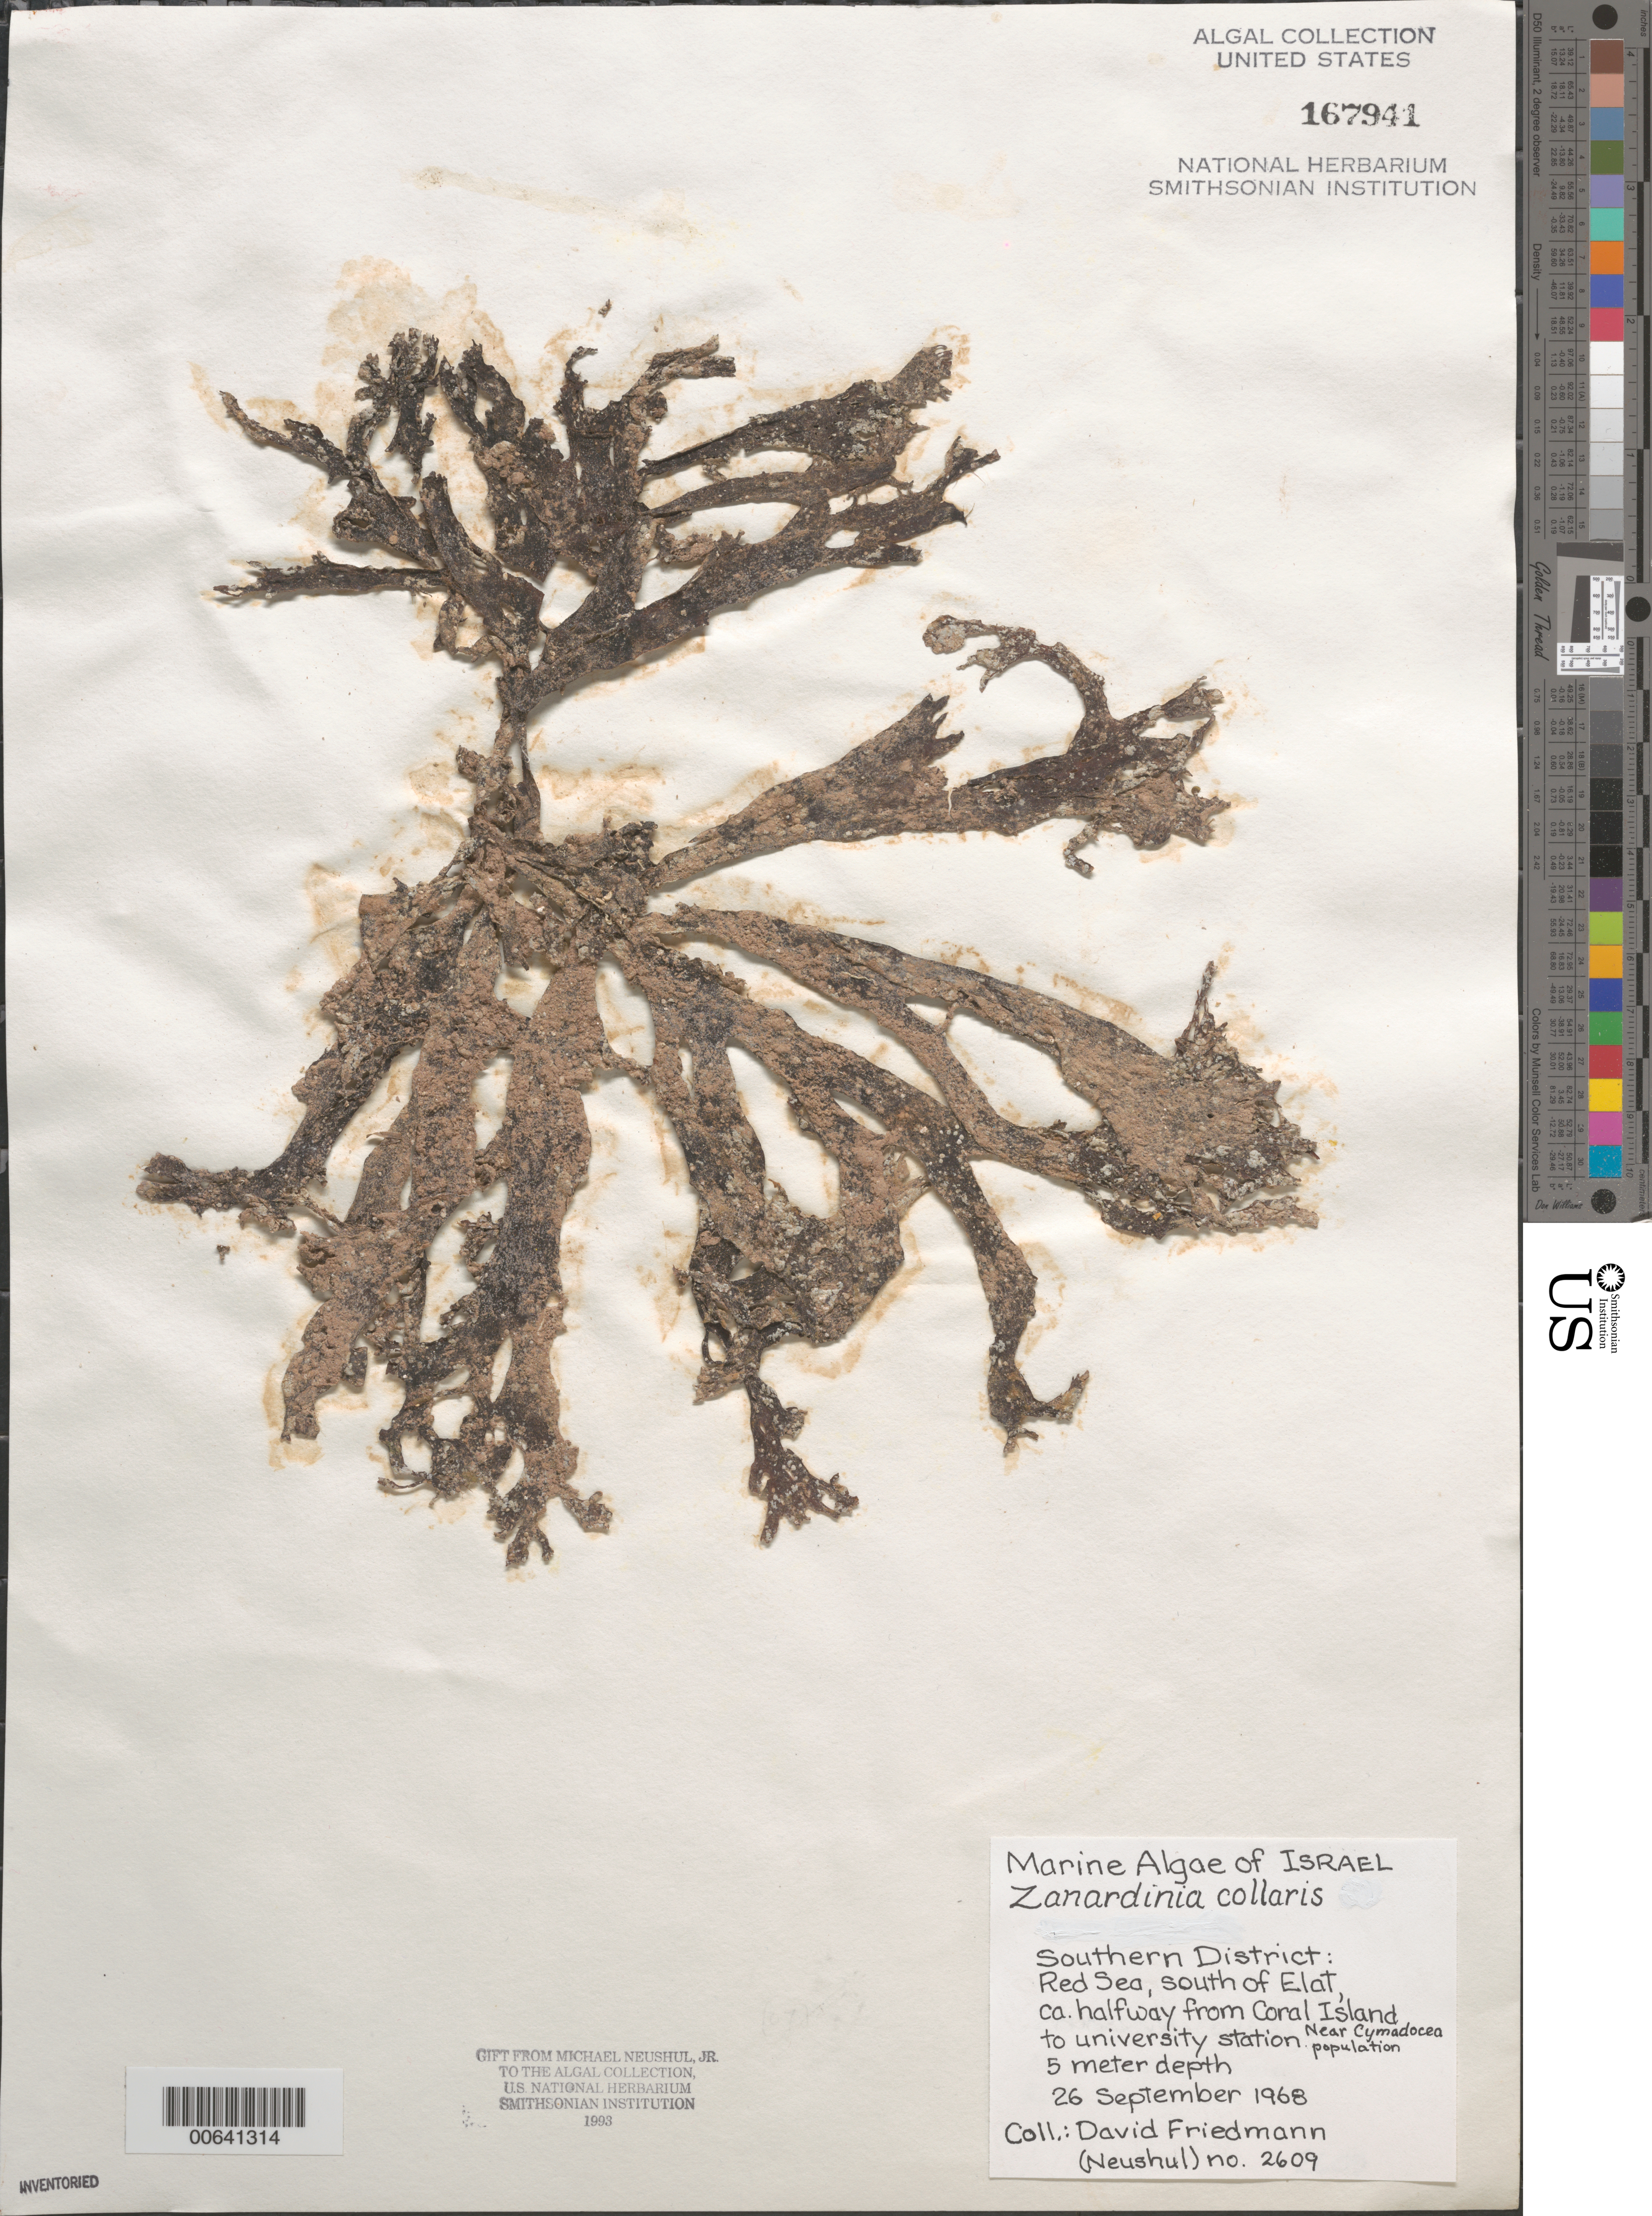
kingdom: Chromista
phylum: Ochrophyta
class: Phaeophyceae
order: Dictyotales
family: Dictyotaceae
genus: Gymnosorus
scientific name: Gymnosorus collaris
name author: (C. Agardh) J. Agardh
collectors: D. Friedmann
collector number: Neushul 2609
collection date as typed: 26 Sep 1968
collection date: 1968-09-26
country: Israel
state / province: Southern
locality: Red Sea, south of Elat, ca. halfway from Coral Island to university station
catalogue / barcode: US 167941